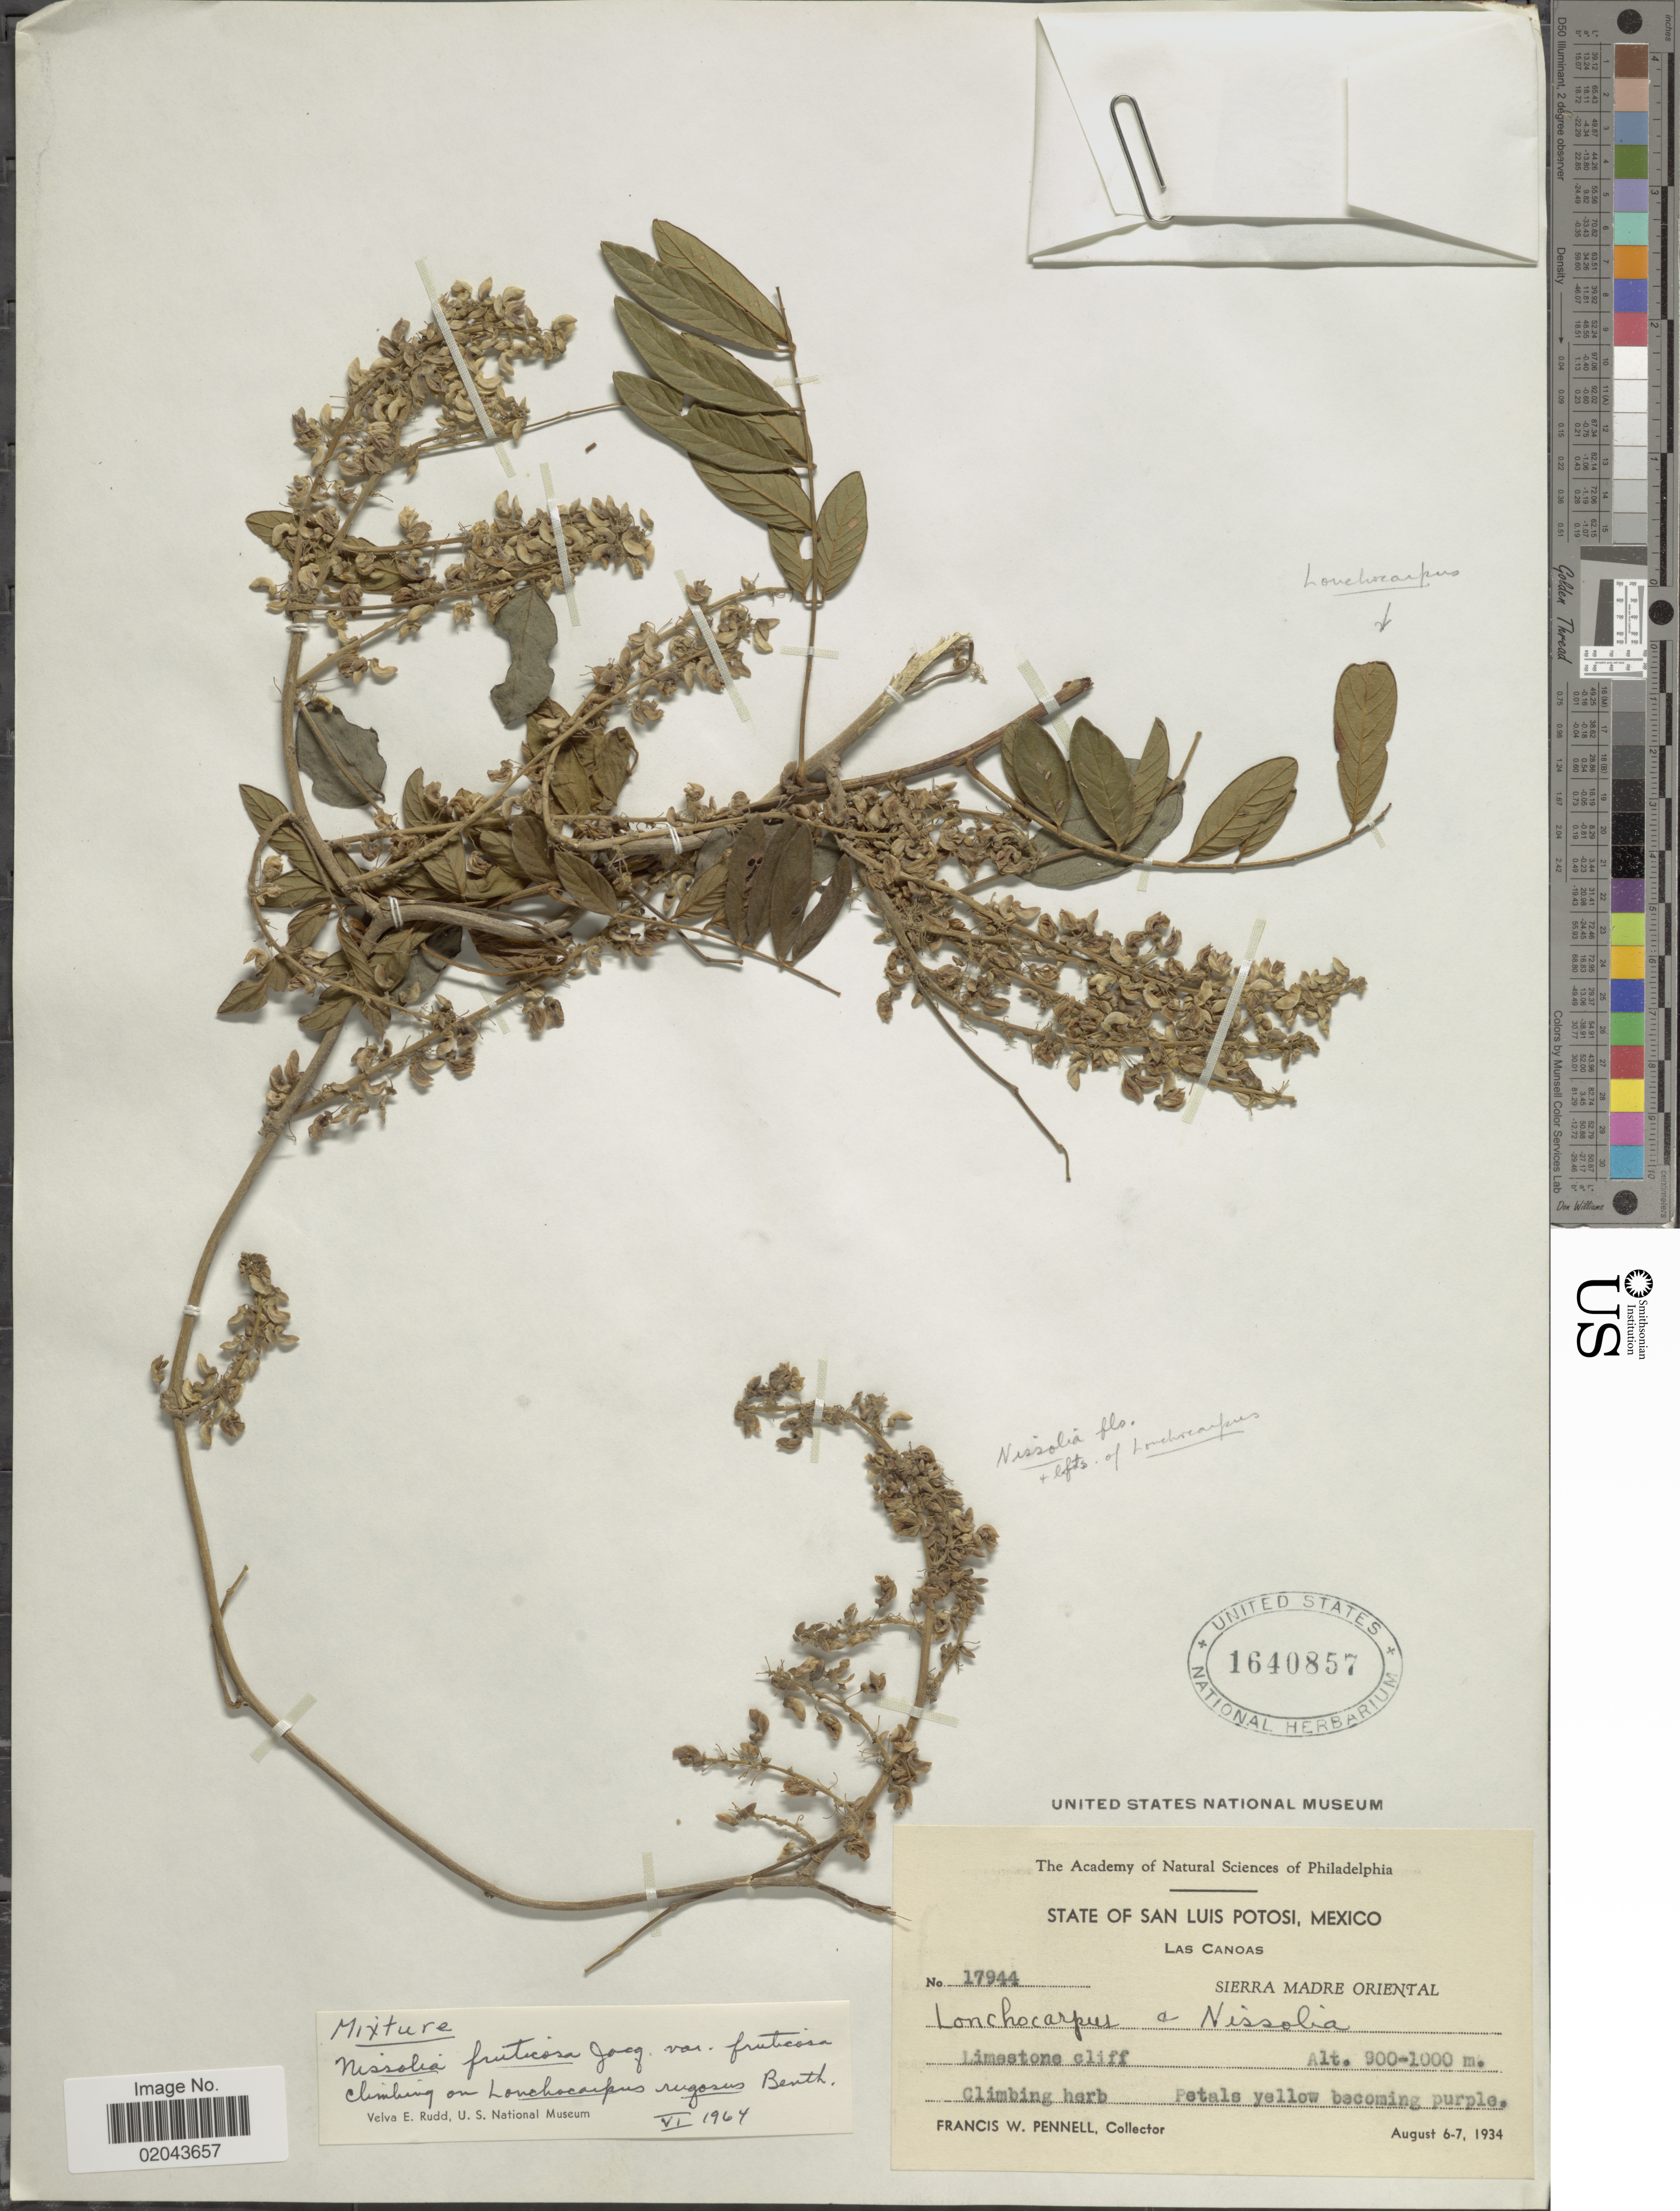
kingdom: Plantae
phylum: Tracheophyta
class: Magnoliopsida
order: Fabales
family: Fabaceae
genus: Nissolia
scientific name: Nissolia fruticosa var. fruticosa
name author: Jacq.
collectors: F. W. Pennell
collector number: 17944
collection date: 1934-08-06/1934-08-07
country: Mexico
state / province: San Luis Potosí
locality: Las Canoas, Sierra Madre Oriental, limestone cliff.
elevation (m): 900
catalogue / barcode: US 1640857